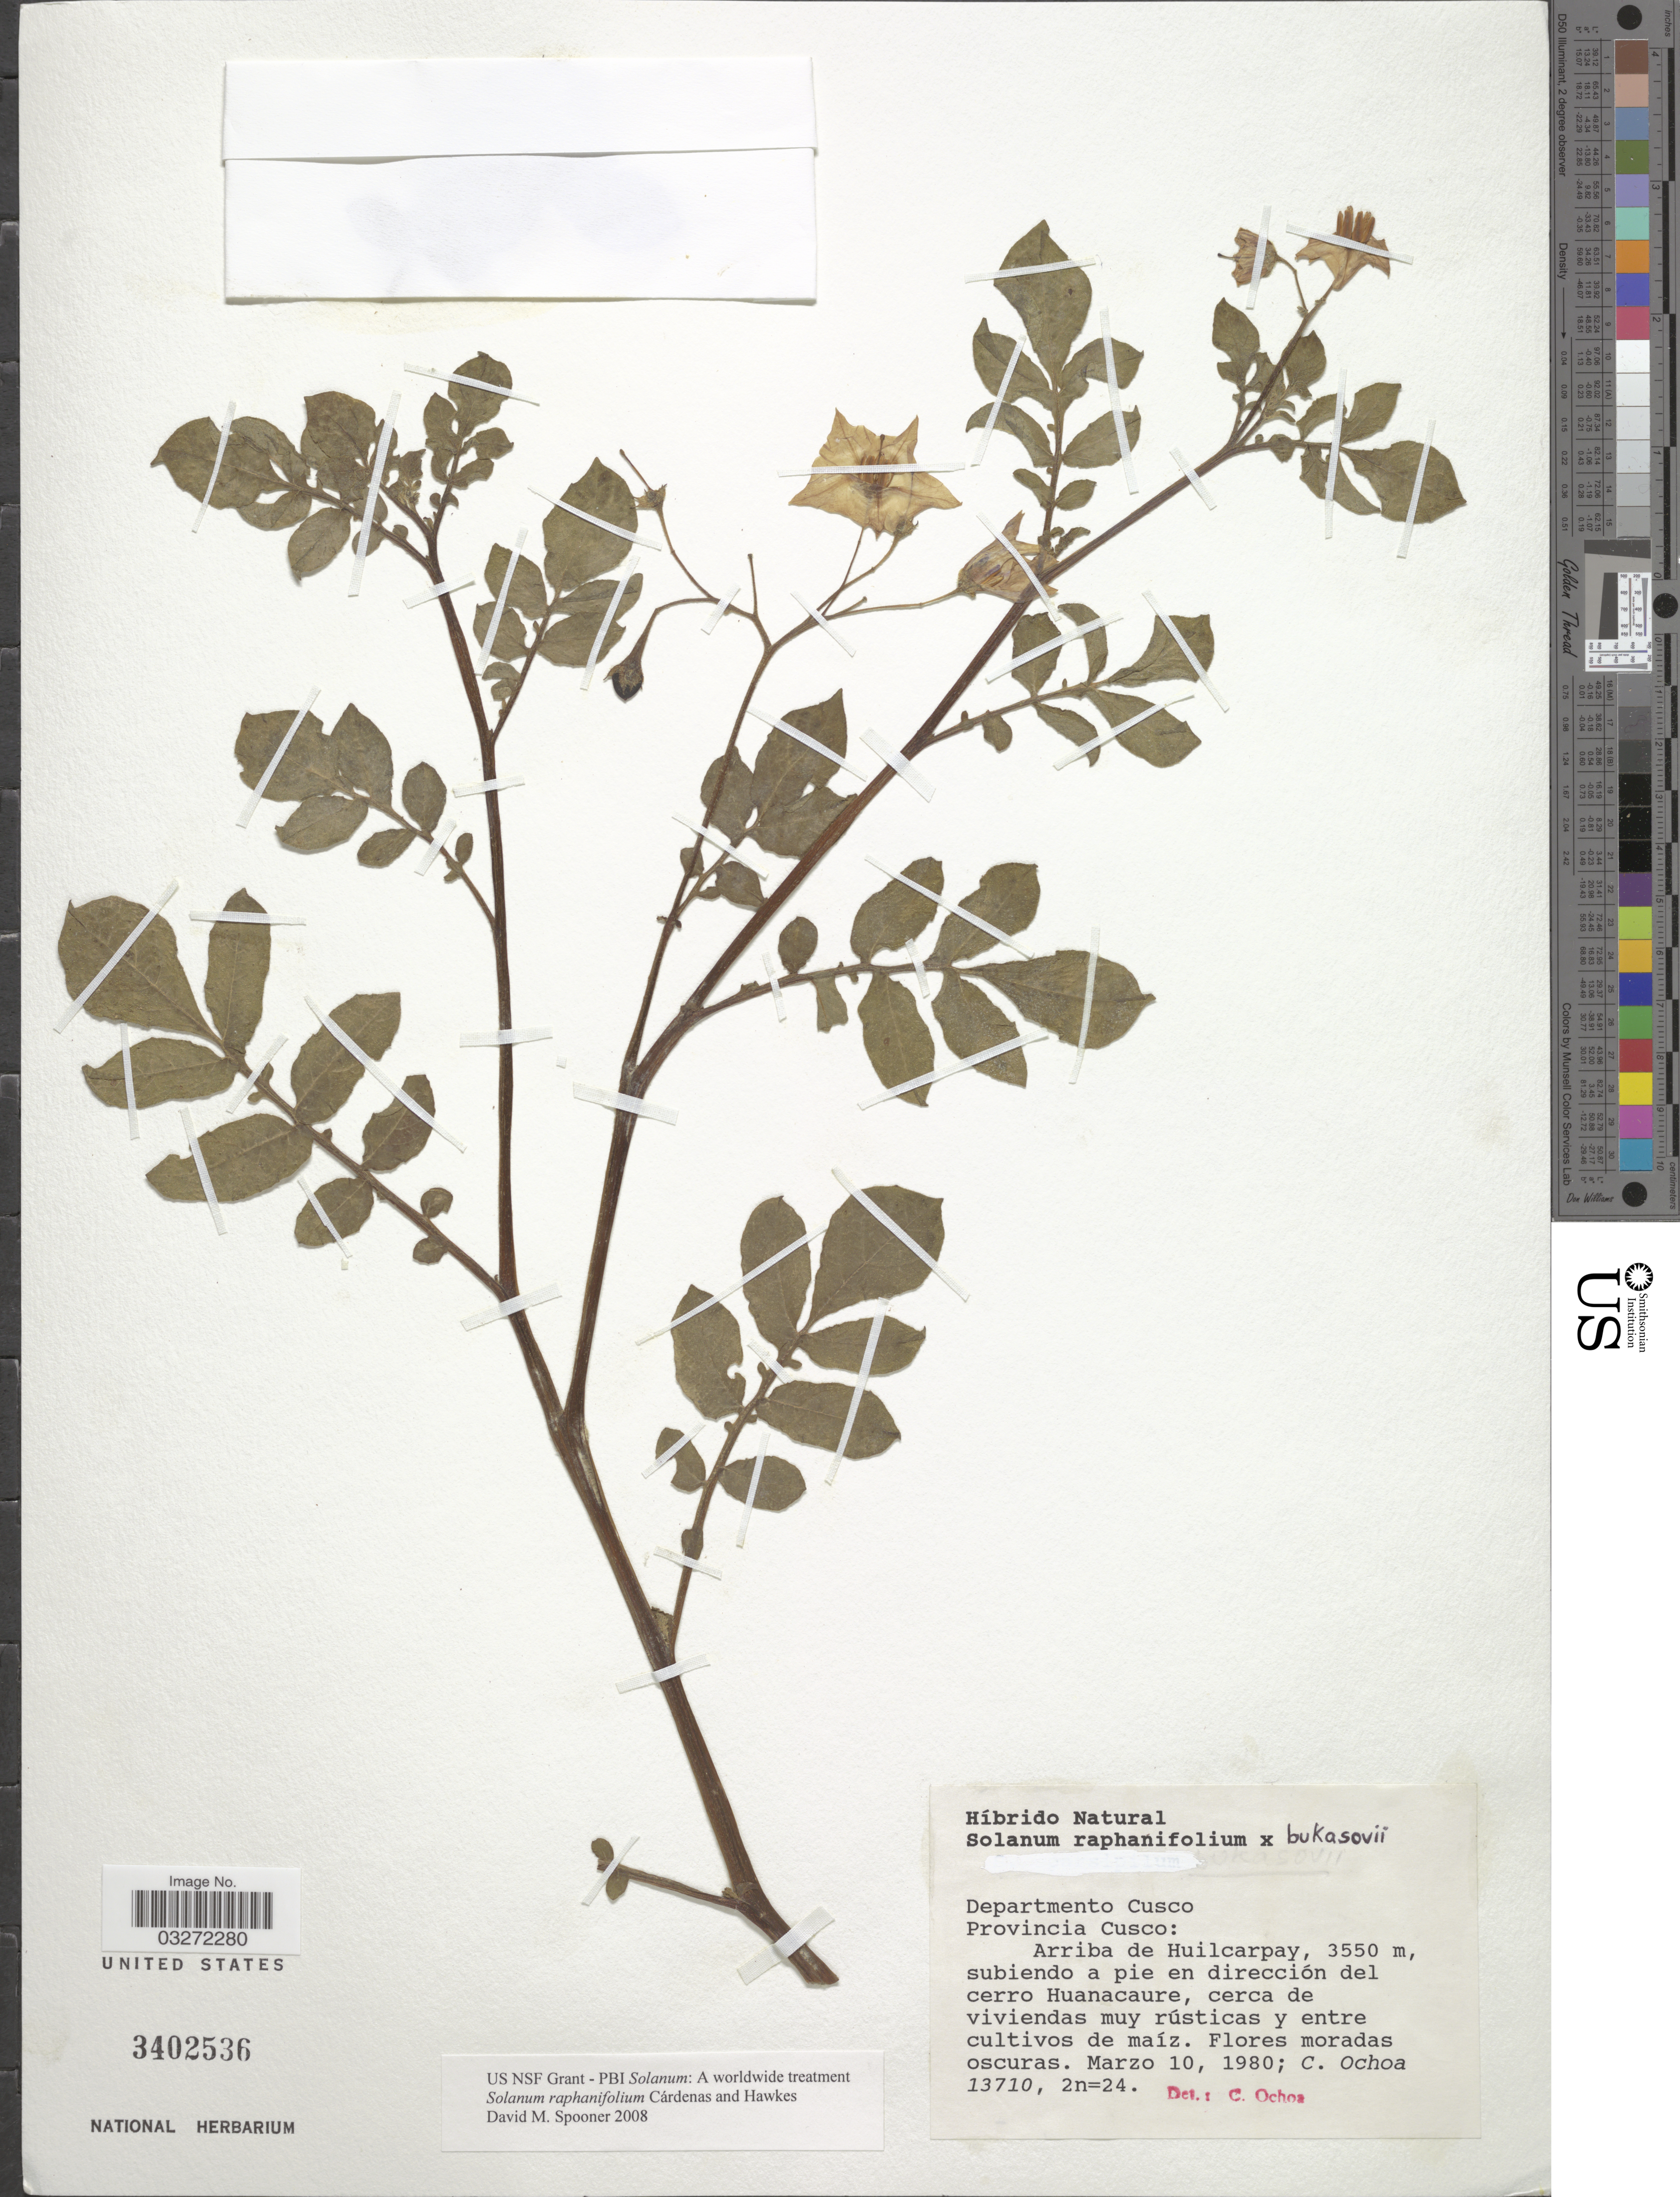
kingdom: Plantae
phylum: Tracheophyta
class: Magnoliopsida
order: Solanales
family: Solanaceae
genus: Solanum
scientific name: Solanum raphanifolium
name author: Cárdenas & Hawkes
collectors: C. Ochoa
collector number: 13710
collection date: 1980-03-10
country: Peru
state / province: Cusco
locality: Departamento Cusco, Provincia Cusco: Arriba de Huilcarpay, subiendo a pie en dirección del cerro Huanacaure.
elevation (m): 3550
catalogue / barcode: US 3402536